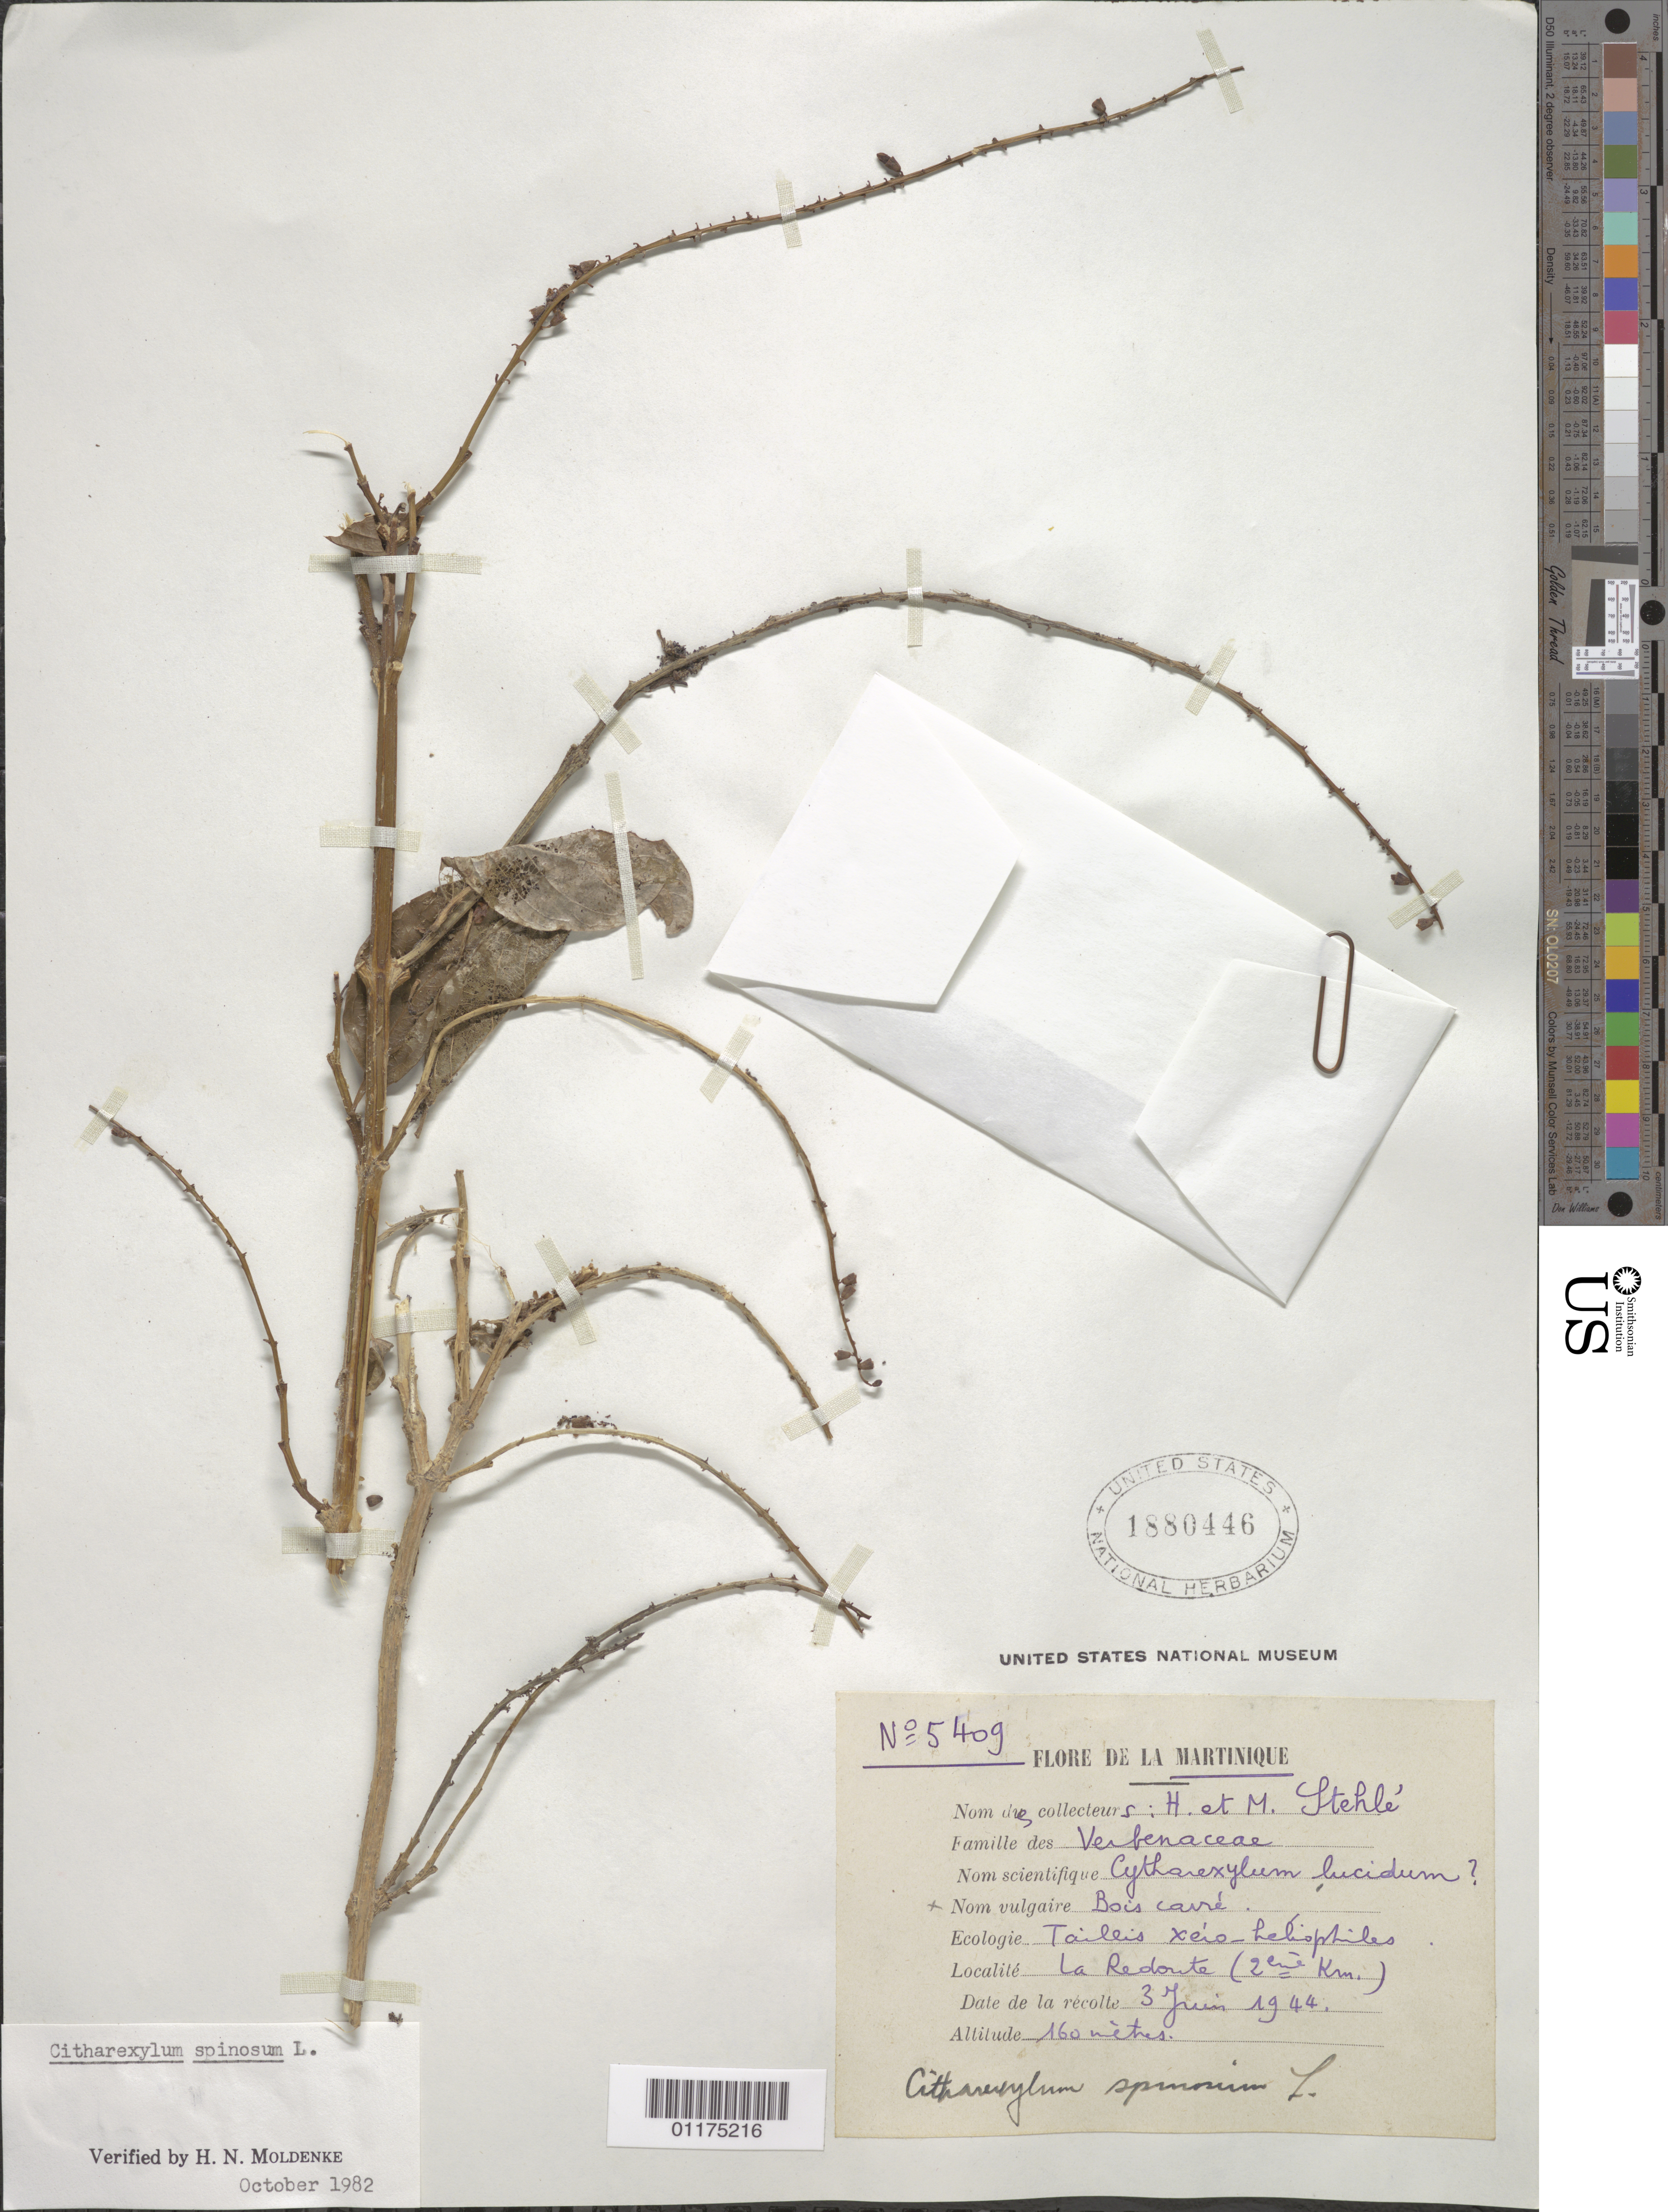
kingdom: Plantae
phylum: Tracheophyta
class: Magnoliopsida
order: Lamiales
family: Verbenaceae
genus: Citharexylum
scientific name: Citharexylum spinosum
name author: L.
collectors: H. Stehlé & M. Stehlé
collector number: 5409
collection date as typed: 03 Jun 1944 or 04 Jul 1944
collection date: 1944-06-03 or 1944-07-04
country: Martinique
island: Martinique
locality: La Redonte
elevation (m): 160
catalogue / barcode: US 1880446